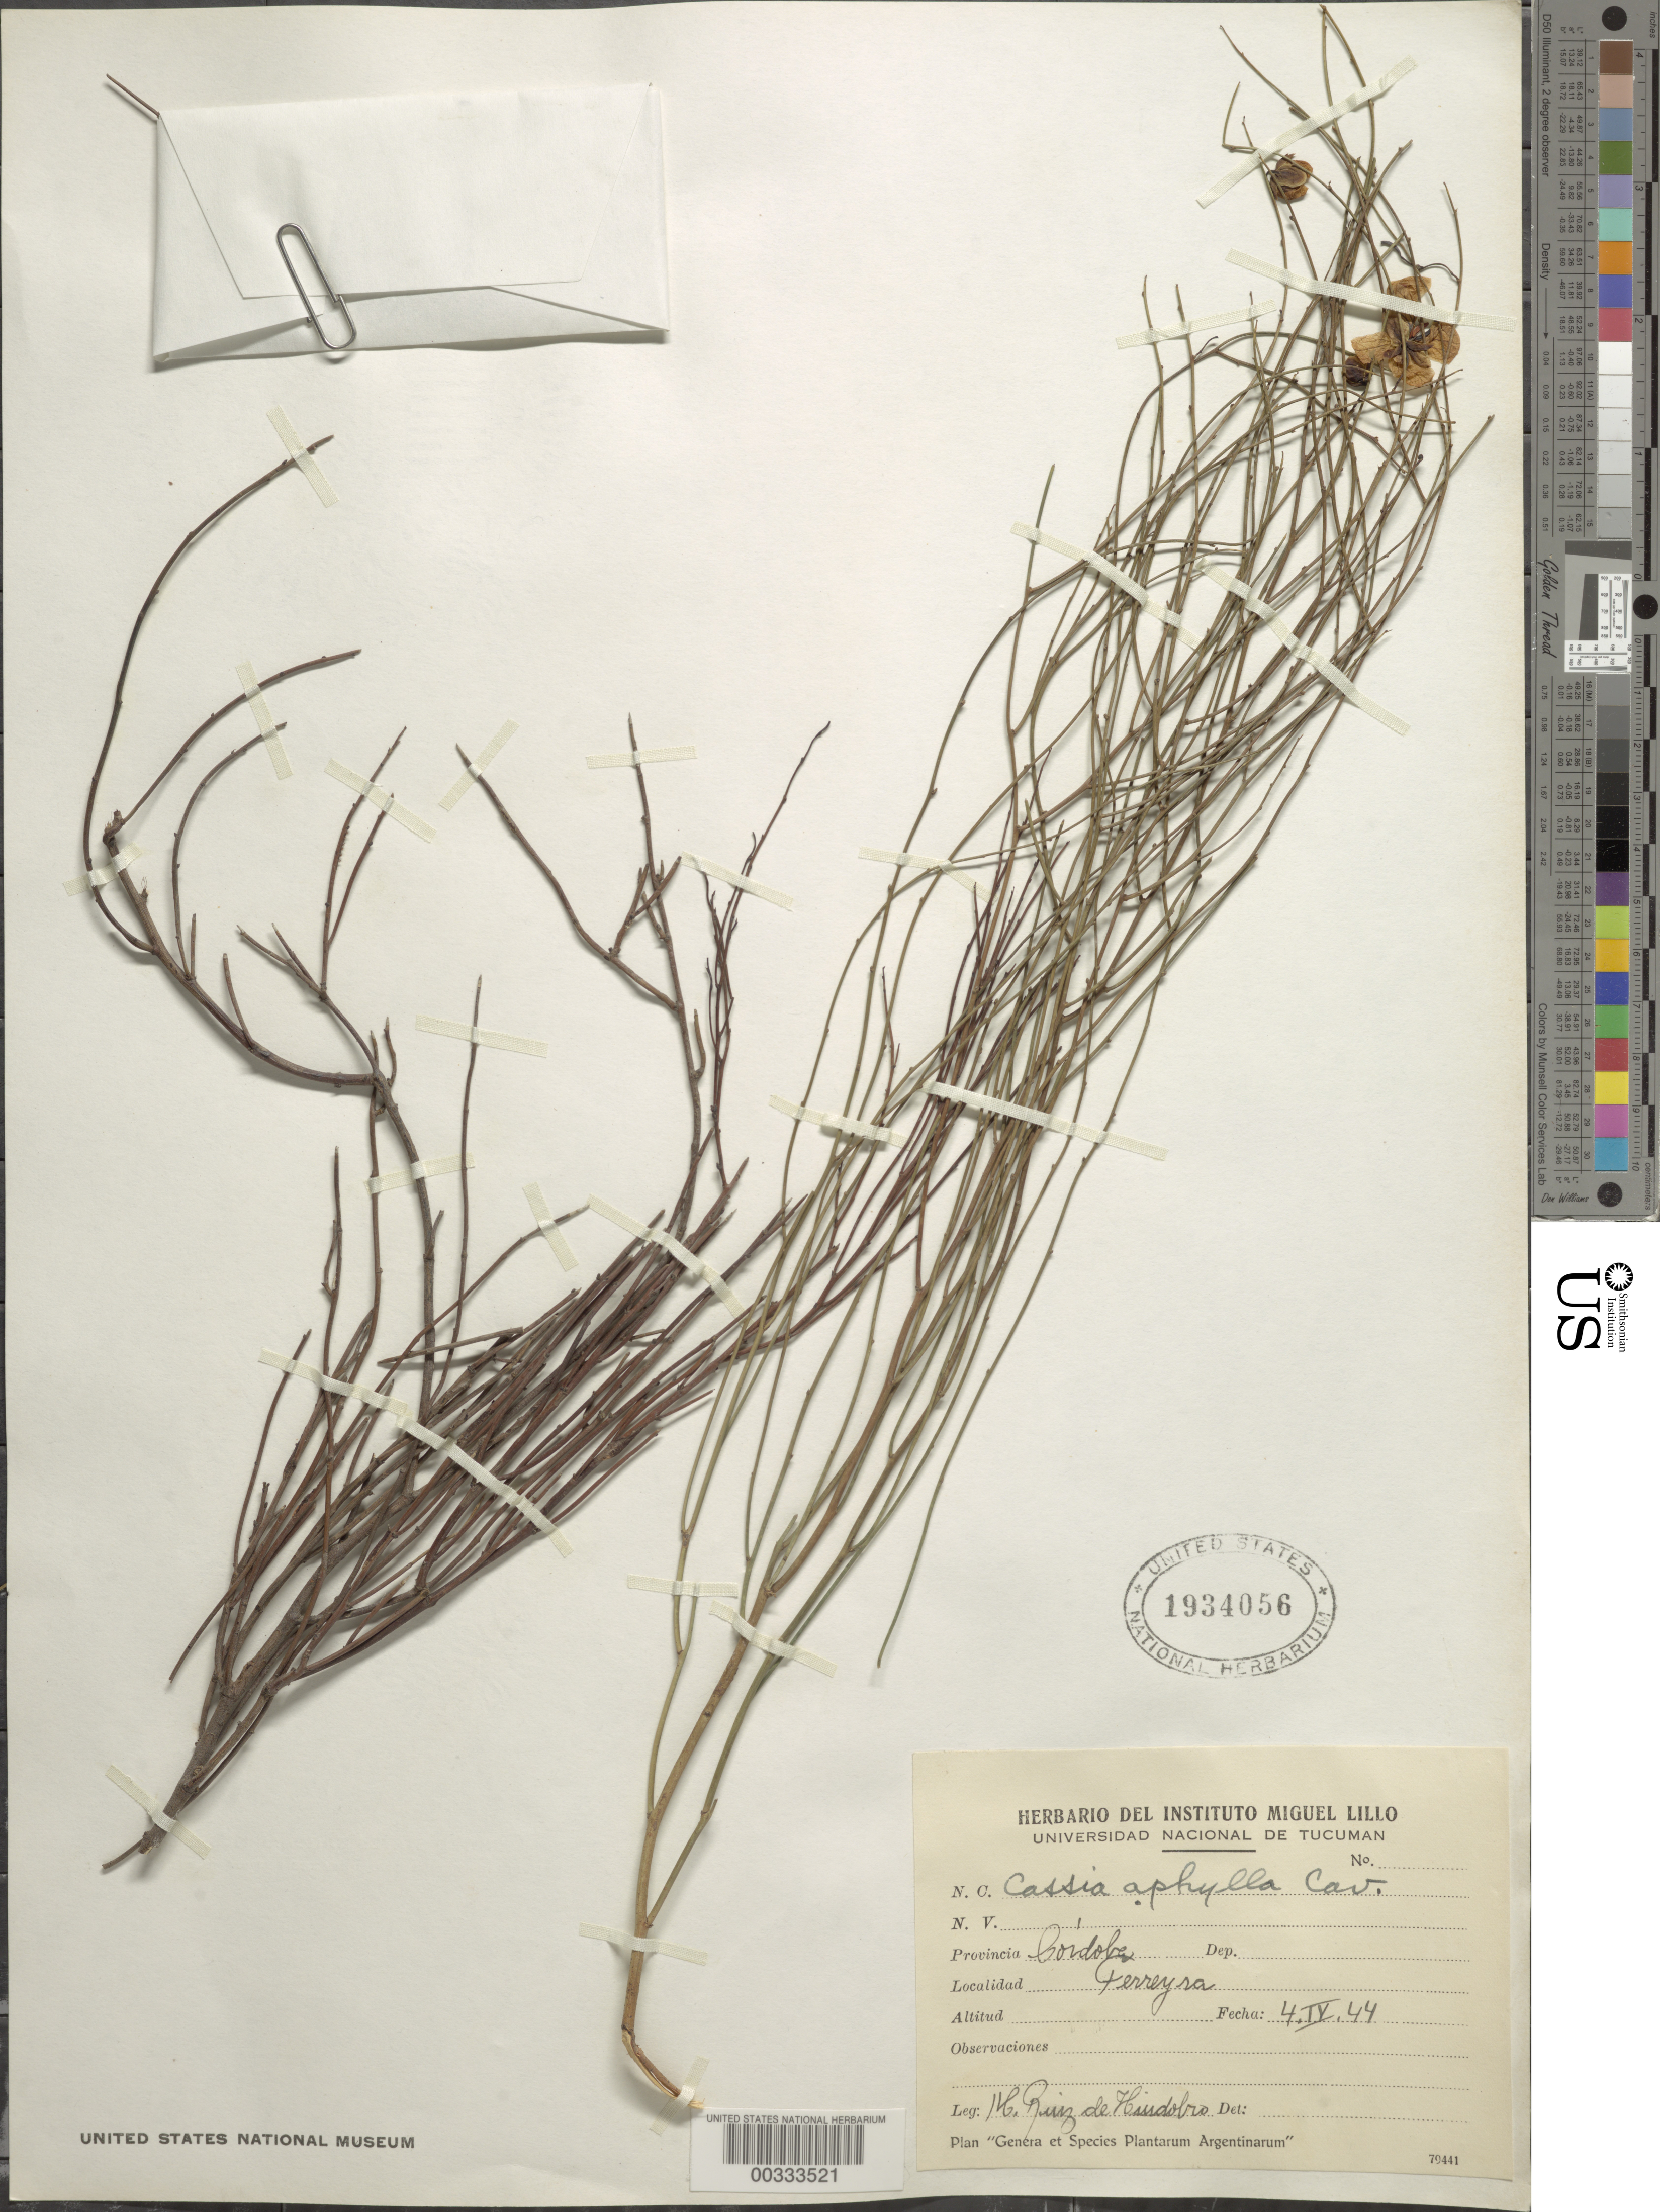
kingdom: Plantae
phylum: Tracheophyta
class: Magnoliopsida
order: Fabales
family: Fabaceae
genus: Senna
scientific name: Senna aphylla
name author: (Cav.) H.S. Irwin & Barneby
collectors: H. De Hindobo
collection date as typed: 04 Apr 1944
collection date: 1944-04-04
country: Argentina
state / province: Córdoba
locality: Ferreyra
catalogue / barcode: US 1934056